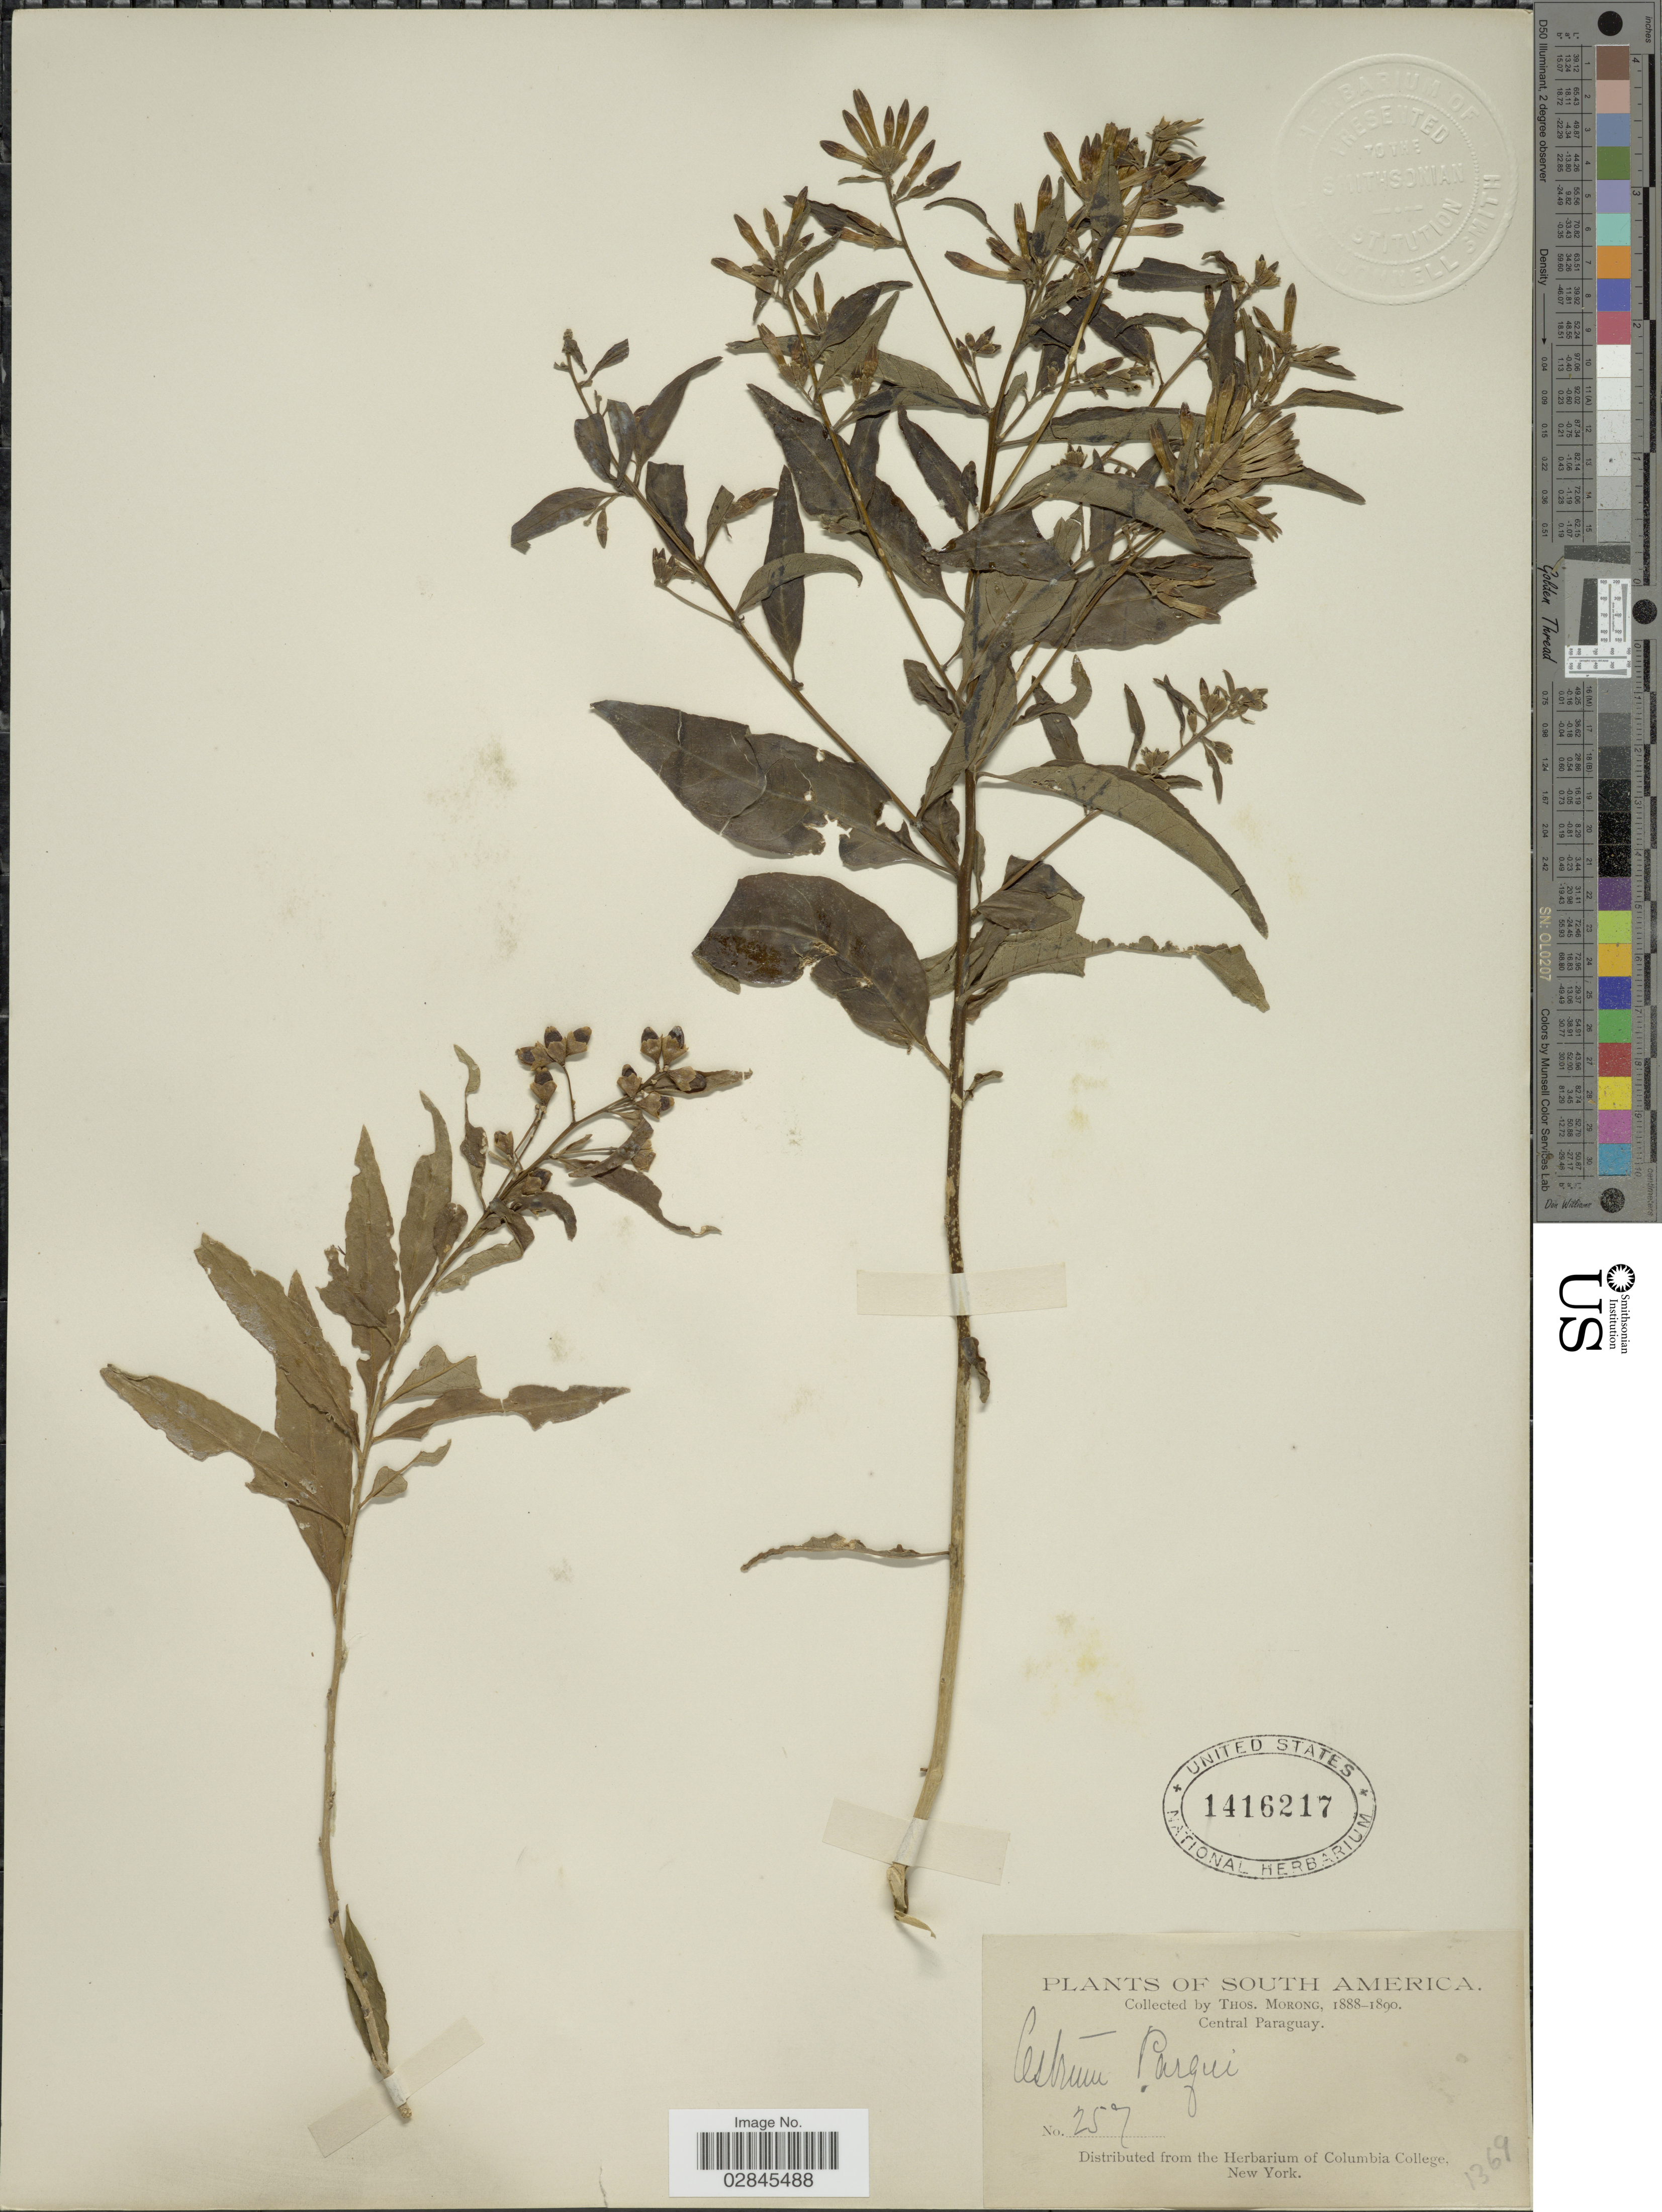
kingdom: Plantae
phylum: Tracheophyta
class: Magnoliopsida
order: Solanales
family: Solanaceae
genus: Cestrum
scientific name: Cestrum parqui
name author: L'Hér.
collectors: ex herb. T. Morong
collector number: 257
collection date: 1888/1890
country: Paraguay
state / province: Central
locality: Central Paraguay.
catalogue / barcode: US 1416217